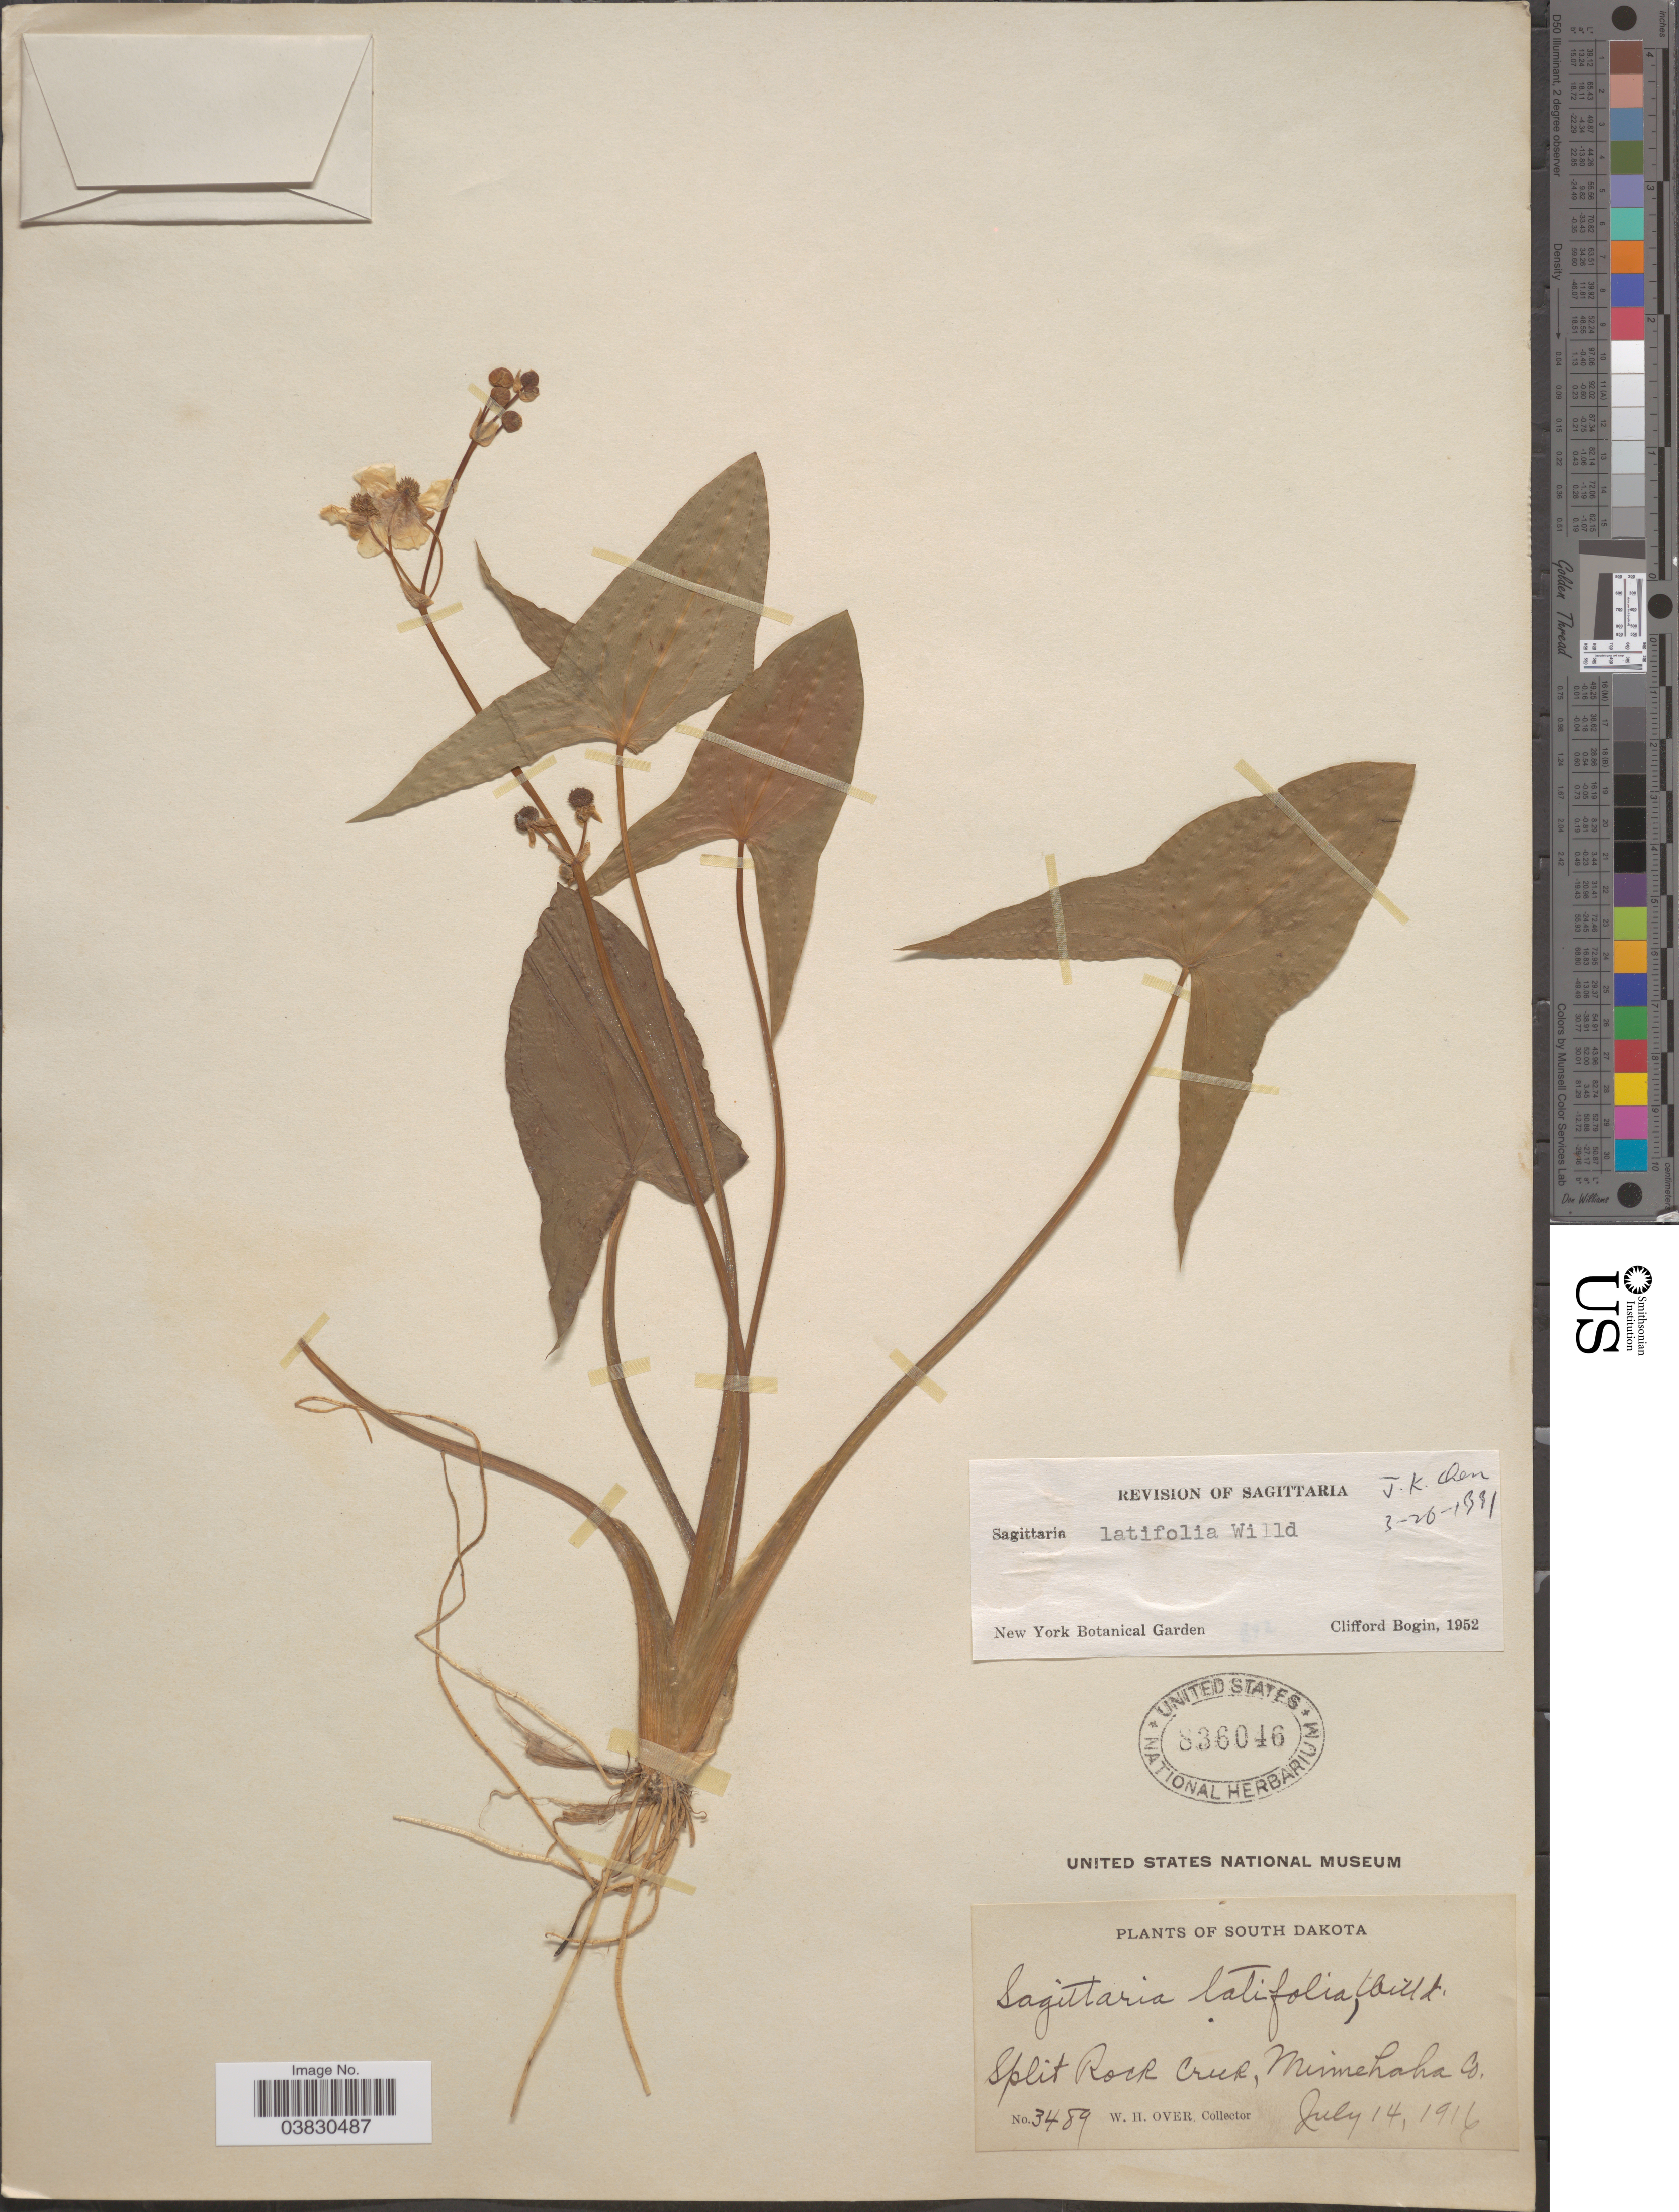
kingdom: Plantae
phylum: Tracheophyta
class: Liliopsida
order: Alismatales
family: Alismataceae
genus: Sagittaria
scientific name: Sagittaria latifolia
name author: Willd.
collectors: W. Over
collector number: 3489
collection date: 1916-07-14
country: United States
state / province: South Dakota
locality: Split Rock Creek, Mime Laha Co.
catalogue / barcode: US 836046